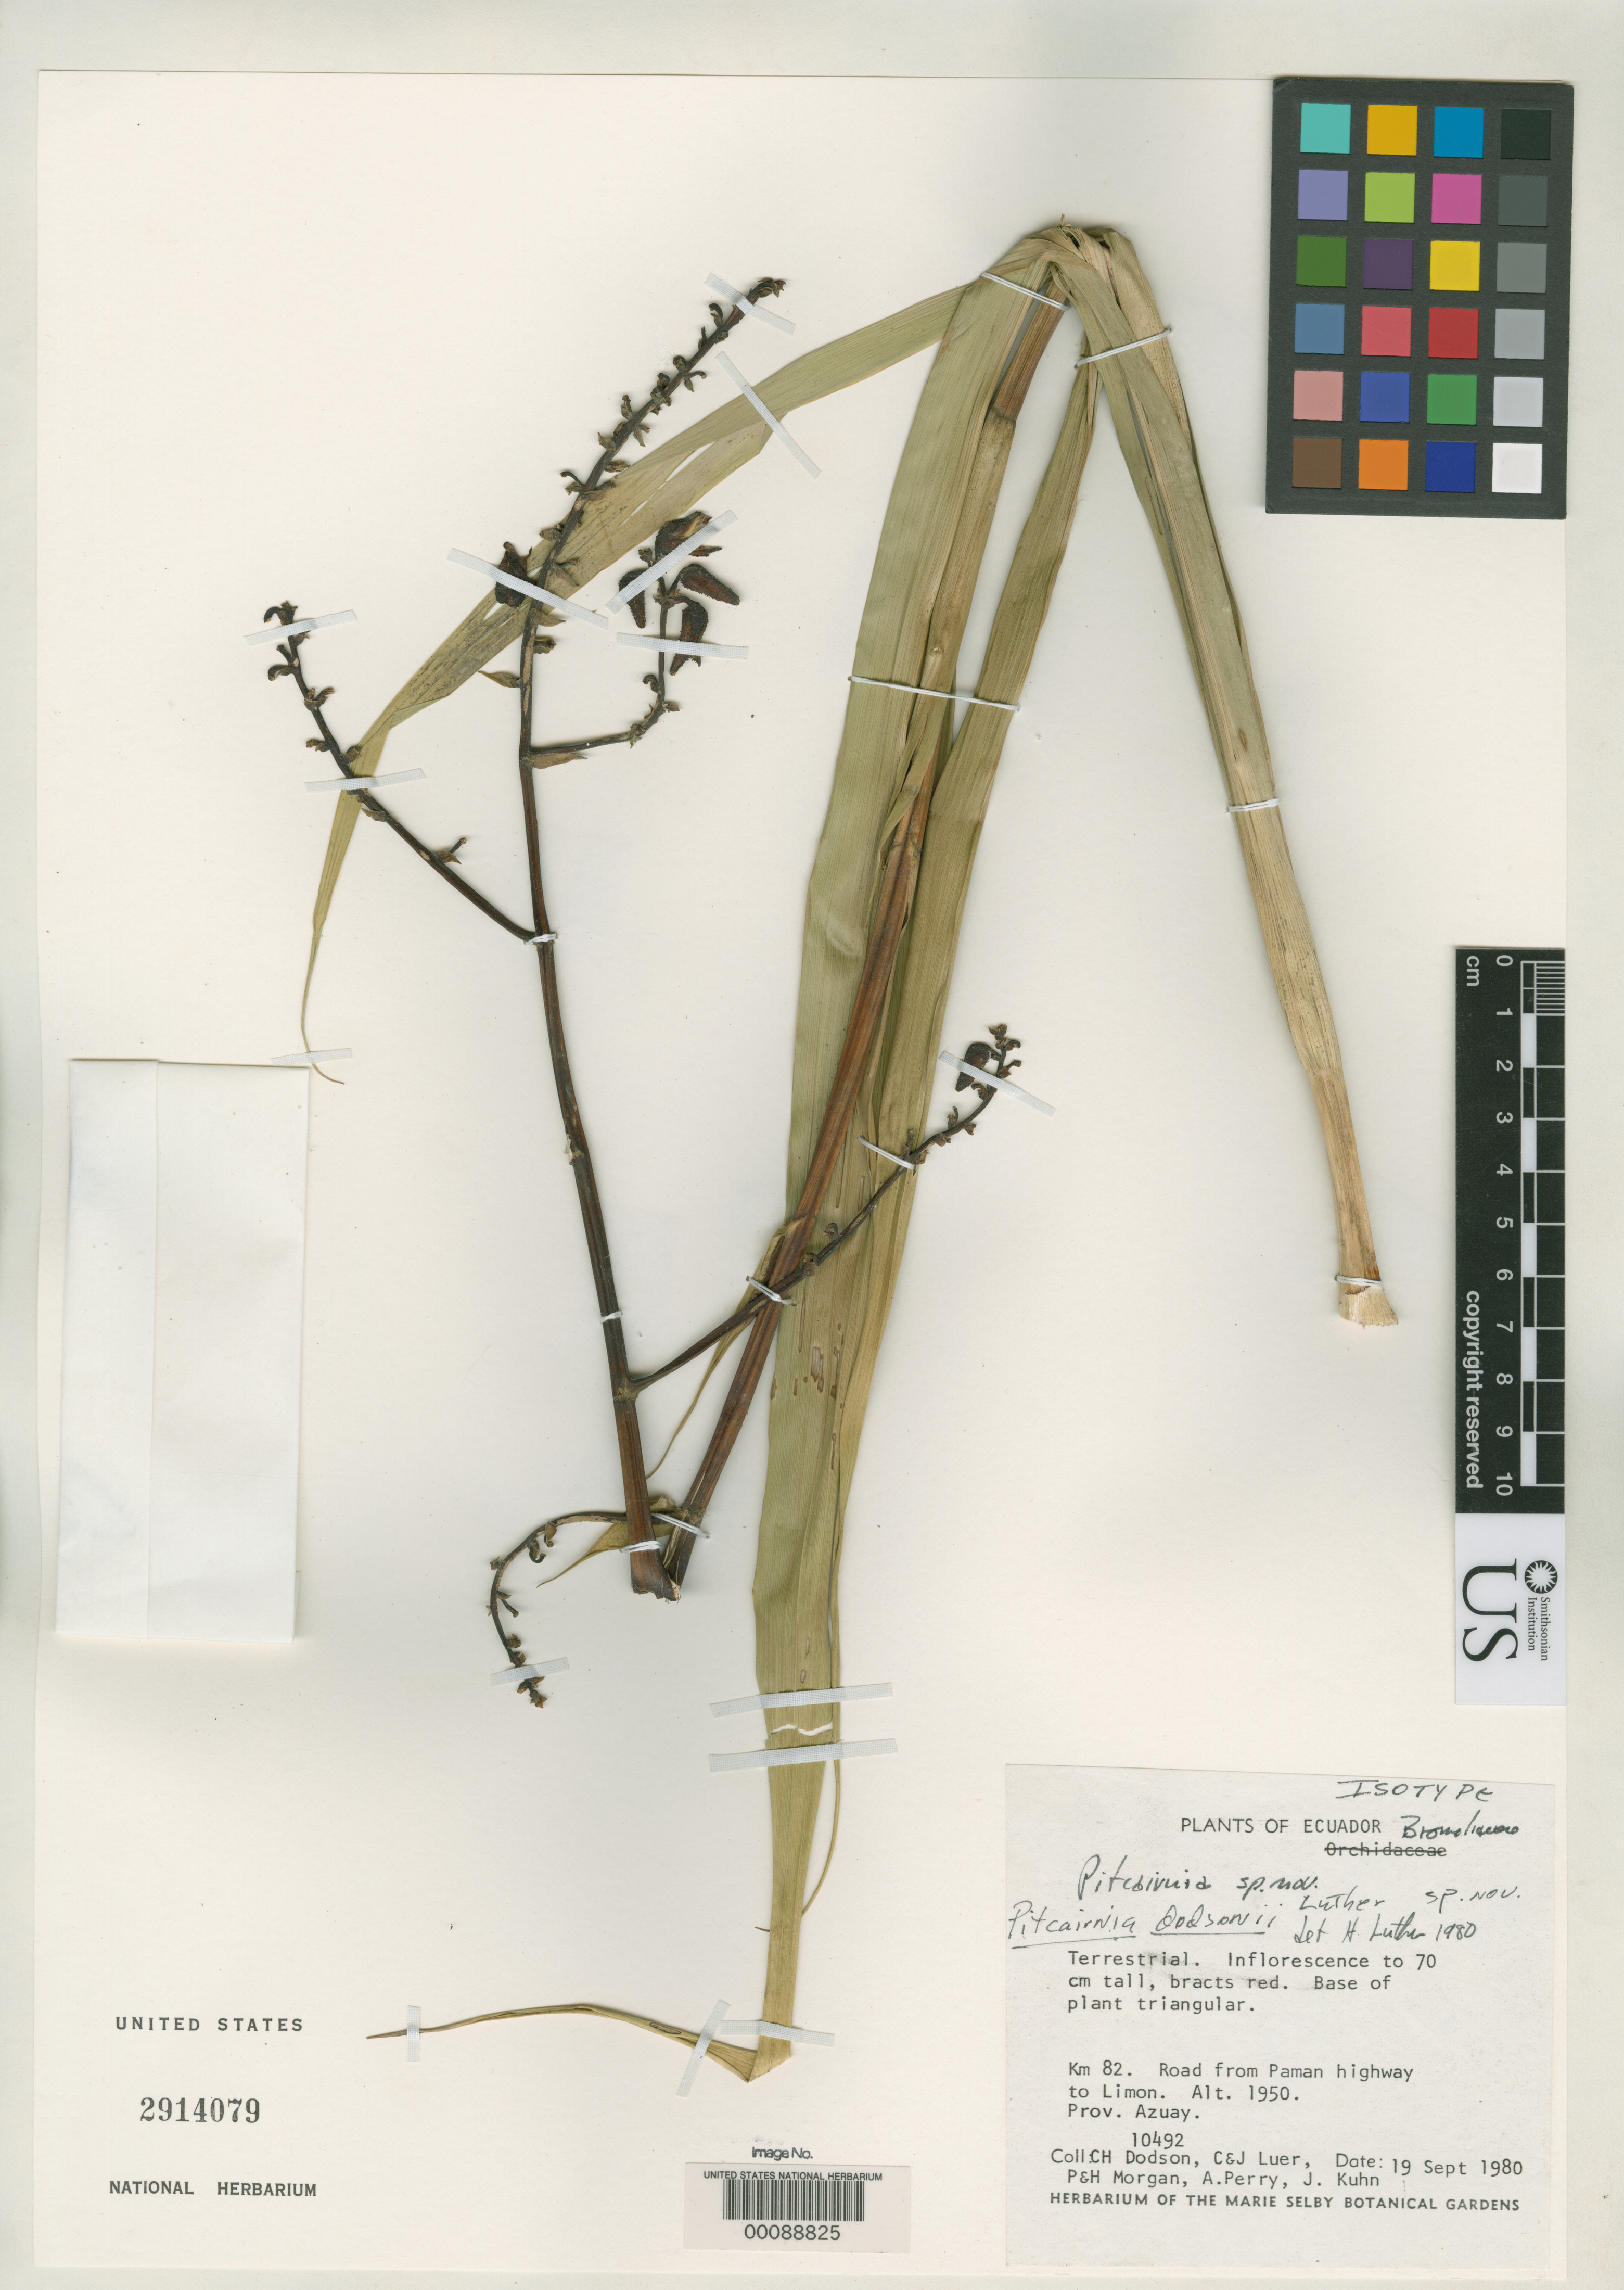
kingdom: Plantae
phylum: Tracheophyta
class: Liliopsida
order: Poales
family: Bromeliaceae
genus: Pitcairnia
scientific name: Pitcairnia dodsonii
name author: H. Luther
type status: Isotype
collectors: C. H. Dodson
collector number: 10492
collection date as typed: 19 Sep 1980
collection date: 1980-09-19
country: Ecuador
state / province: Azuay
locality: Km 82 on road from Panamerican Highway to Limon.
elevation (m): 1950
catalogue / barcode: US 2914079